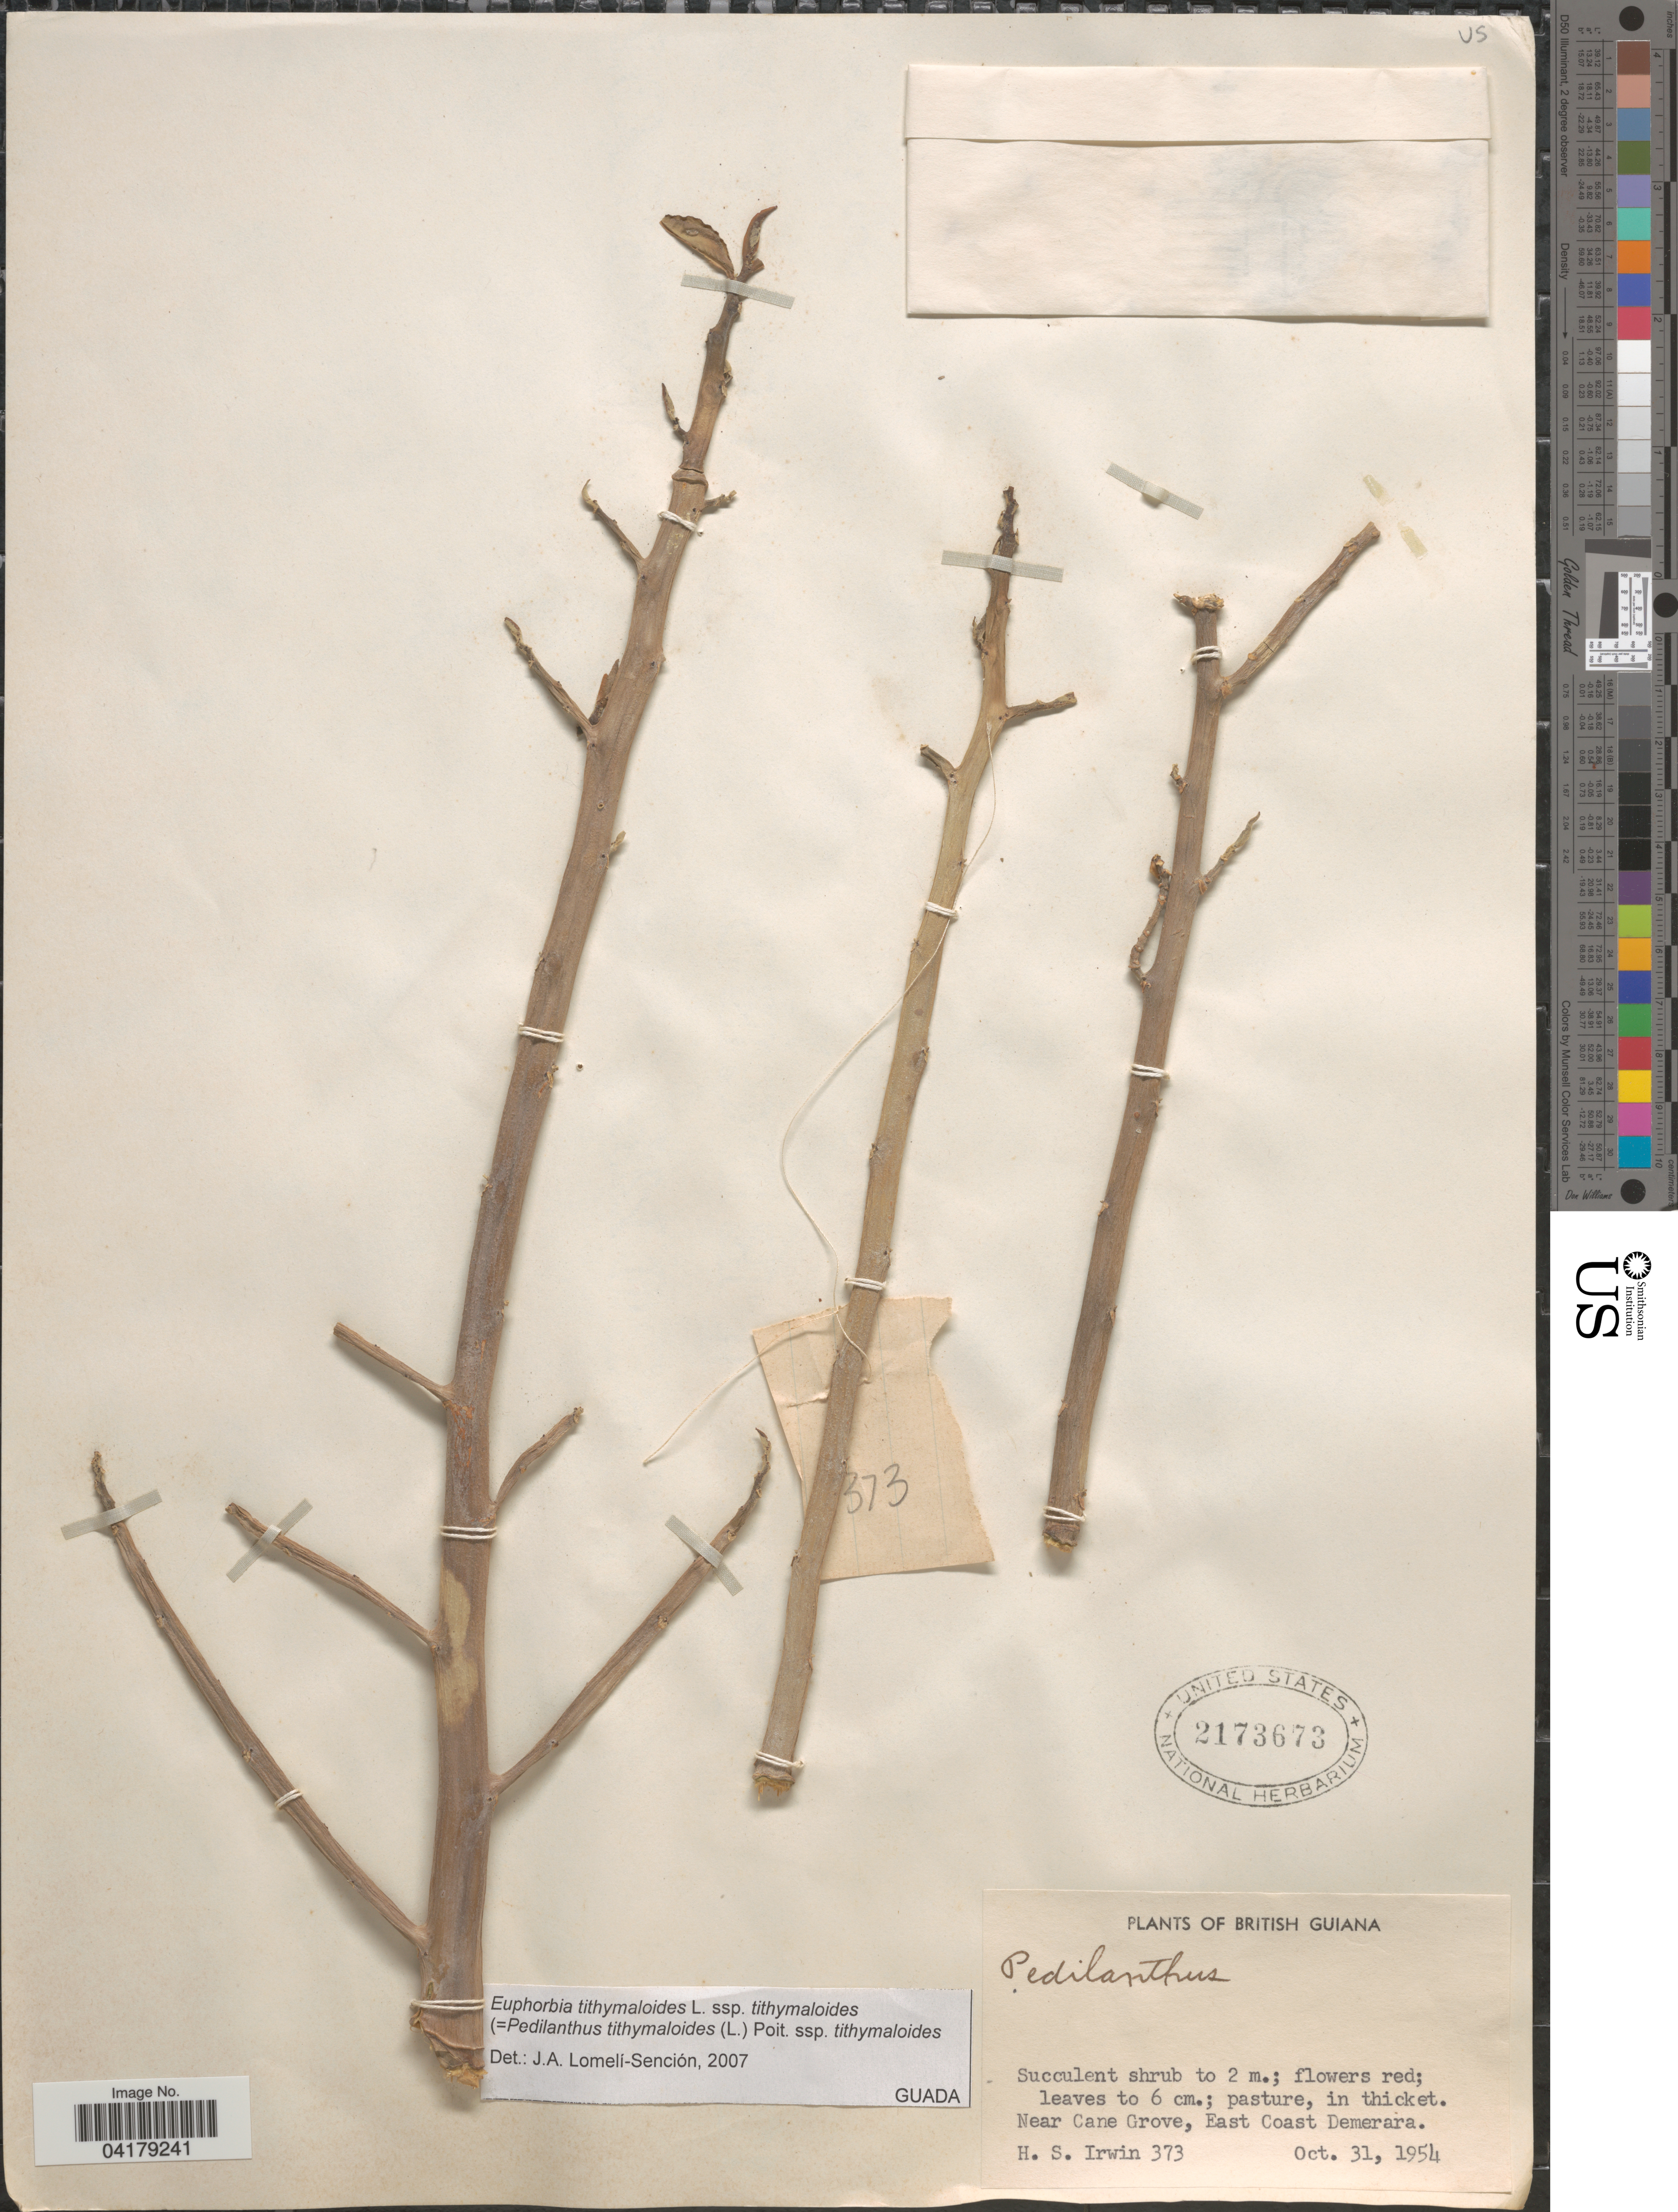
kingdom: Plantae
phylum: Tracheophyta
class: Magnoliopsida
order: Malpighiales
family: Euphorbiaceae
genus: Euphorbia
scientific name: Euphorbia tithymaloides subsp. tithymaloides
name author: L.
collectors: H. Irwin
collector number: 373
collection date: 1954-10-31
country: Guyana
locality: British Guiana. In thicket. Near Cane Grove, East Coast Demerara.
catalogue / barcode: US 2173673